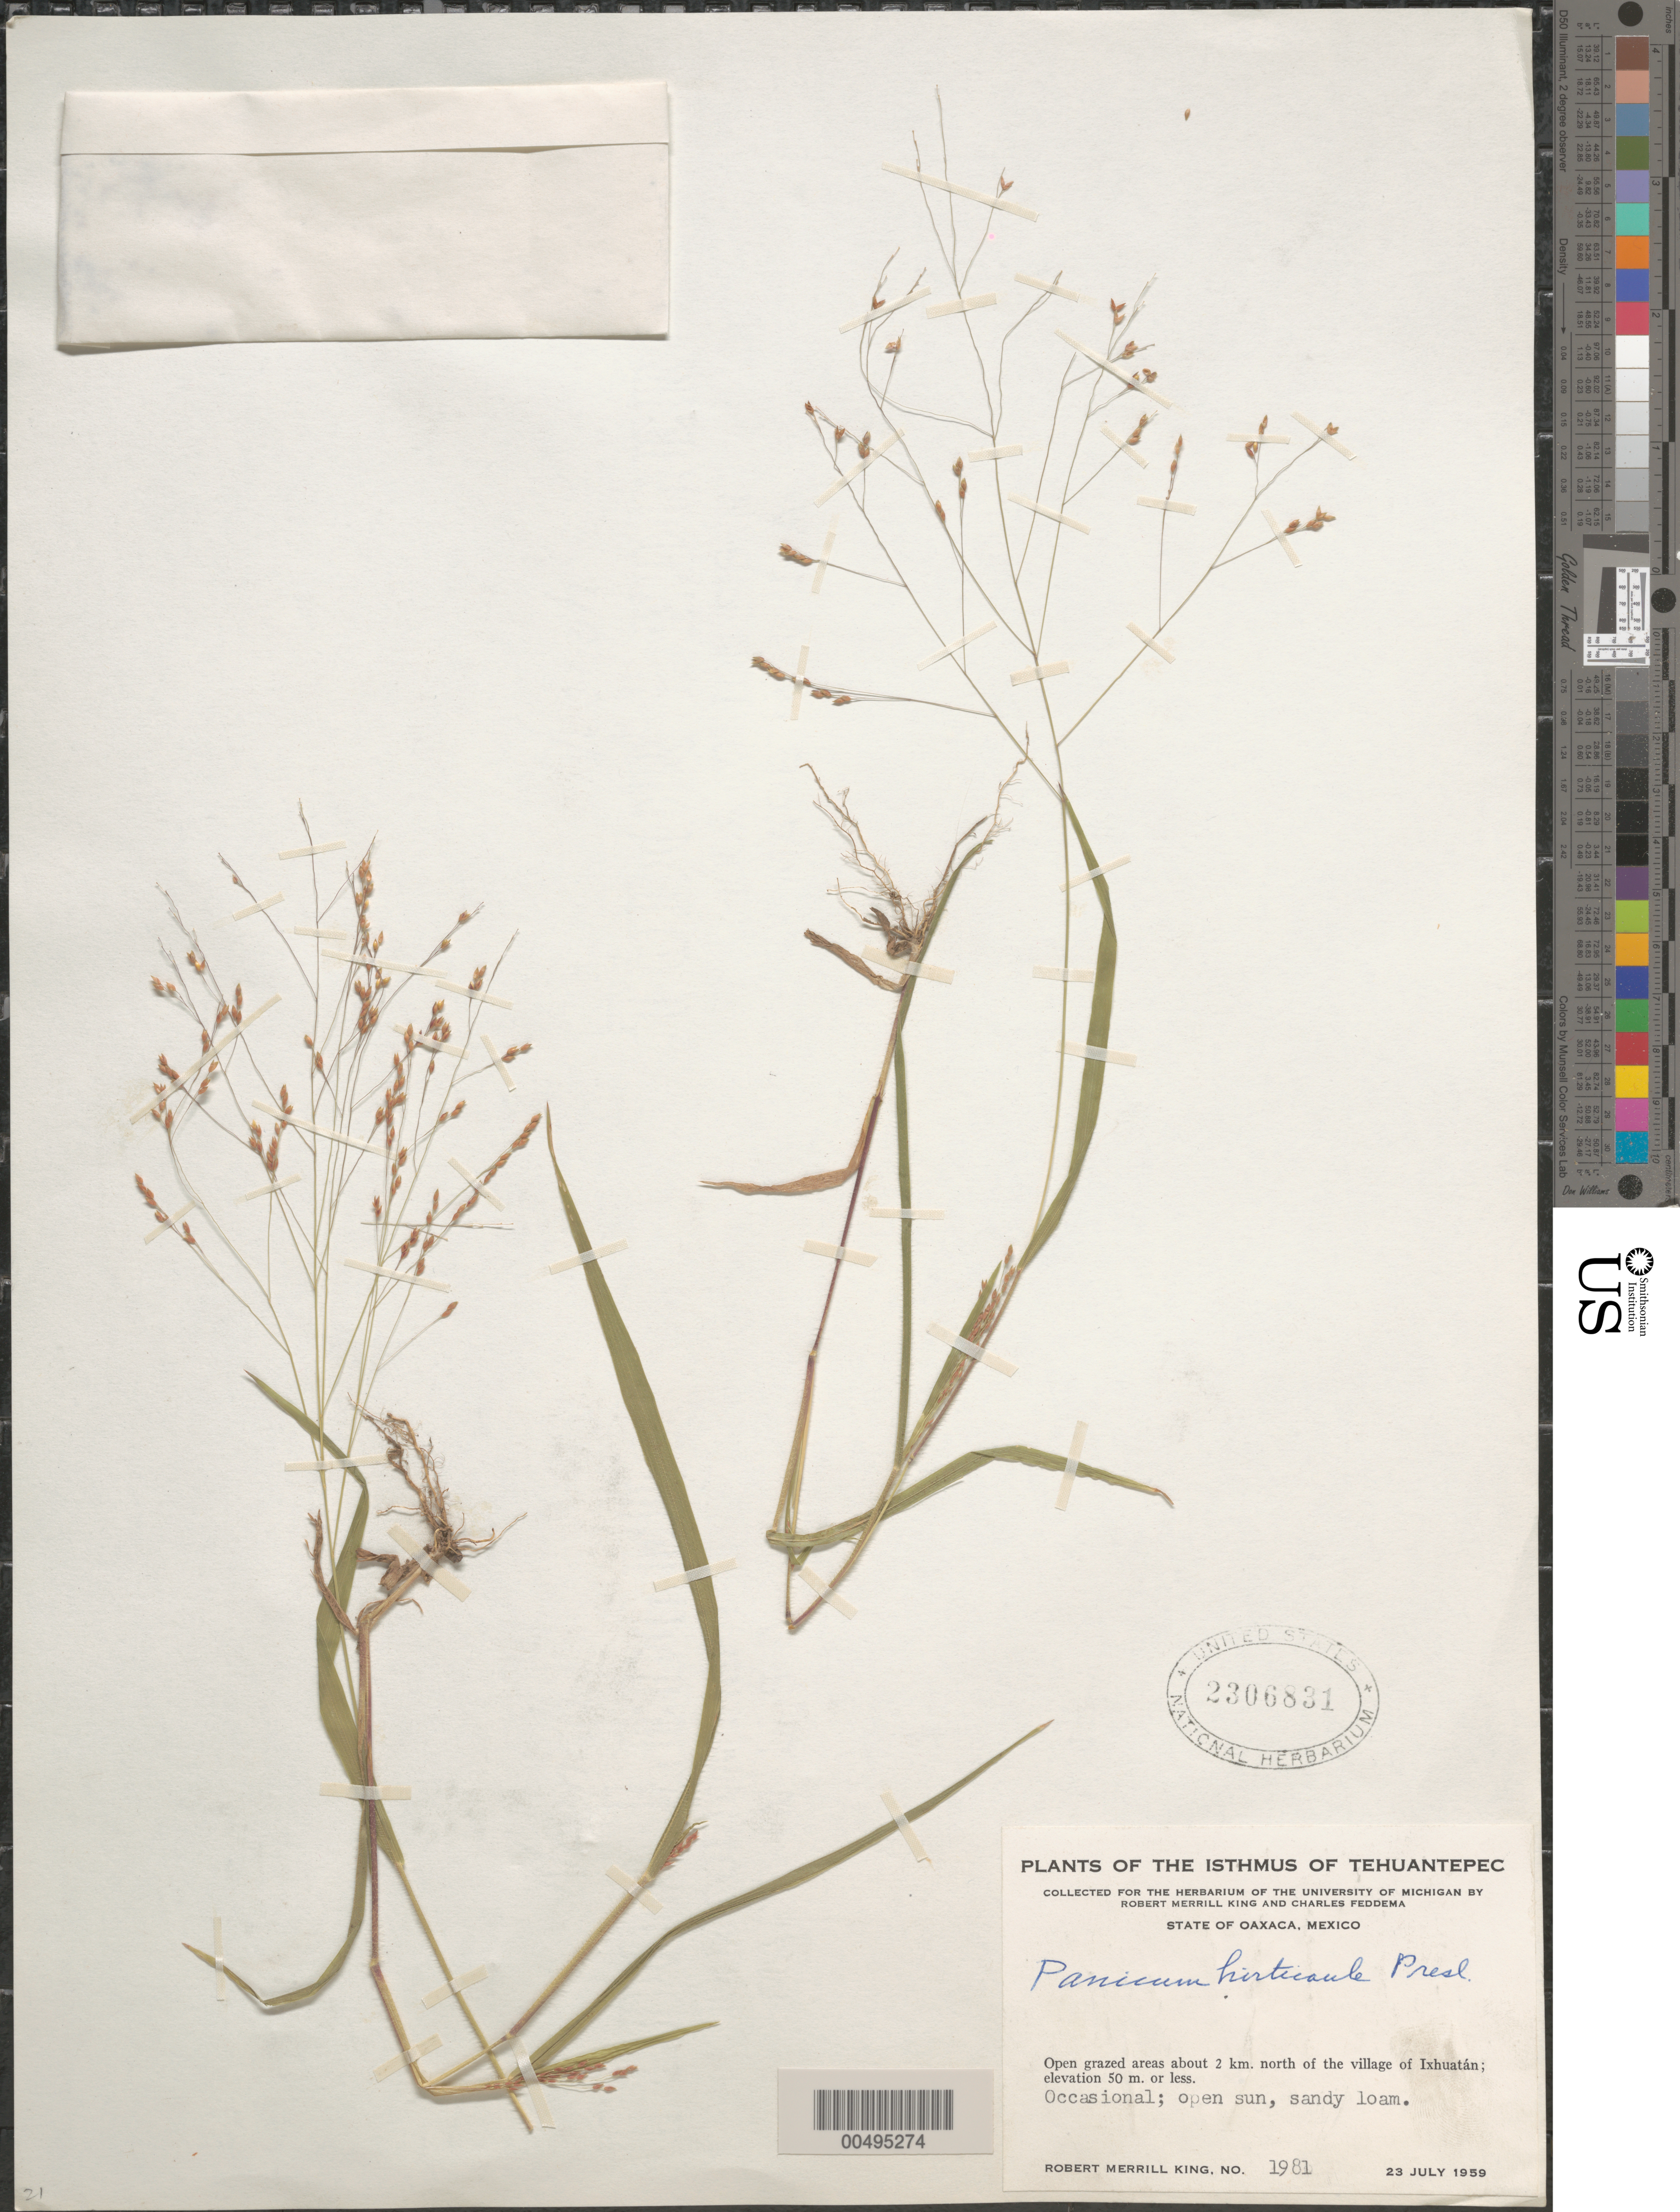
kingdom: Plantae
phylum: Tracheophyta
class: Liliopsida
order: Poales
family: Poaceae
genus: Panicum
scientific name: Panicum hirticaule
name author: J. Presl in C. Presl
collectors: R. M. King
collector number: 1981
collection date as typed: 23 Jul 1959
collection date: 1959-07-23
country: Mexico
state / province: Oaxaca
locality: The Isthmus of Tehuantepec, about 2 km N of the village of Ixhuat n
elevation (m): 0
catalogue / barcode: US 2306831